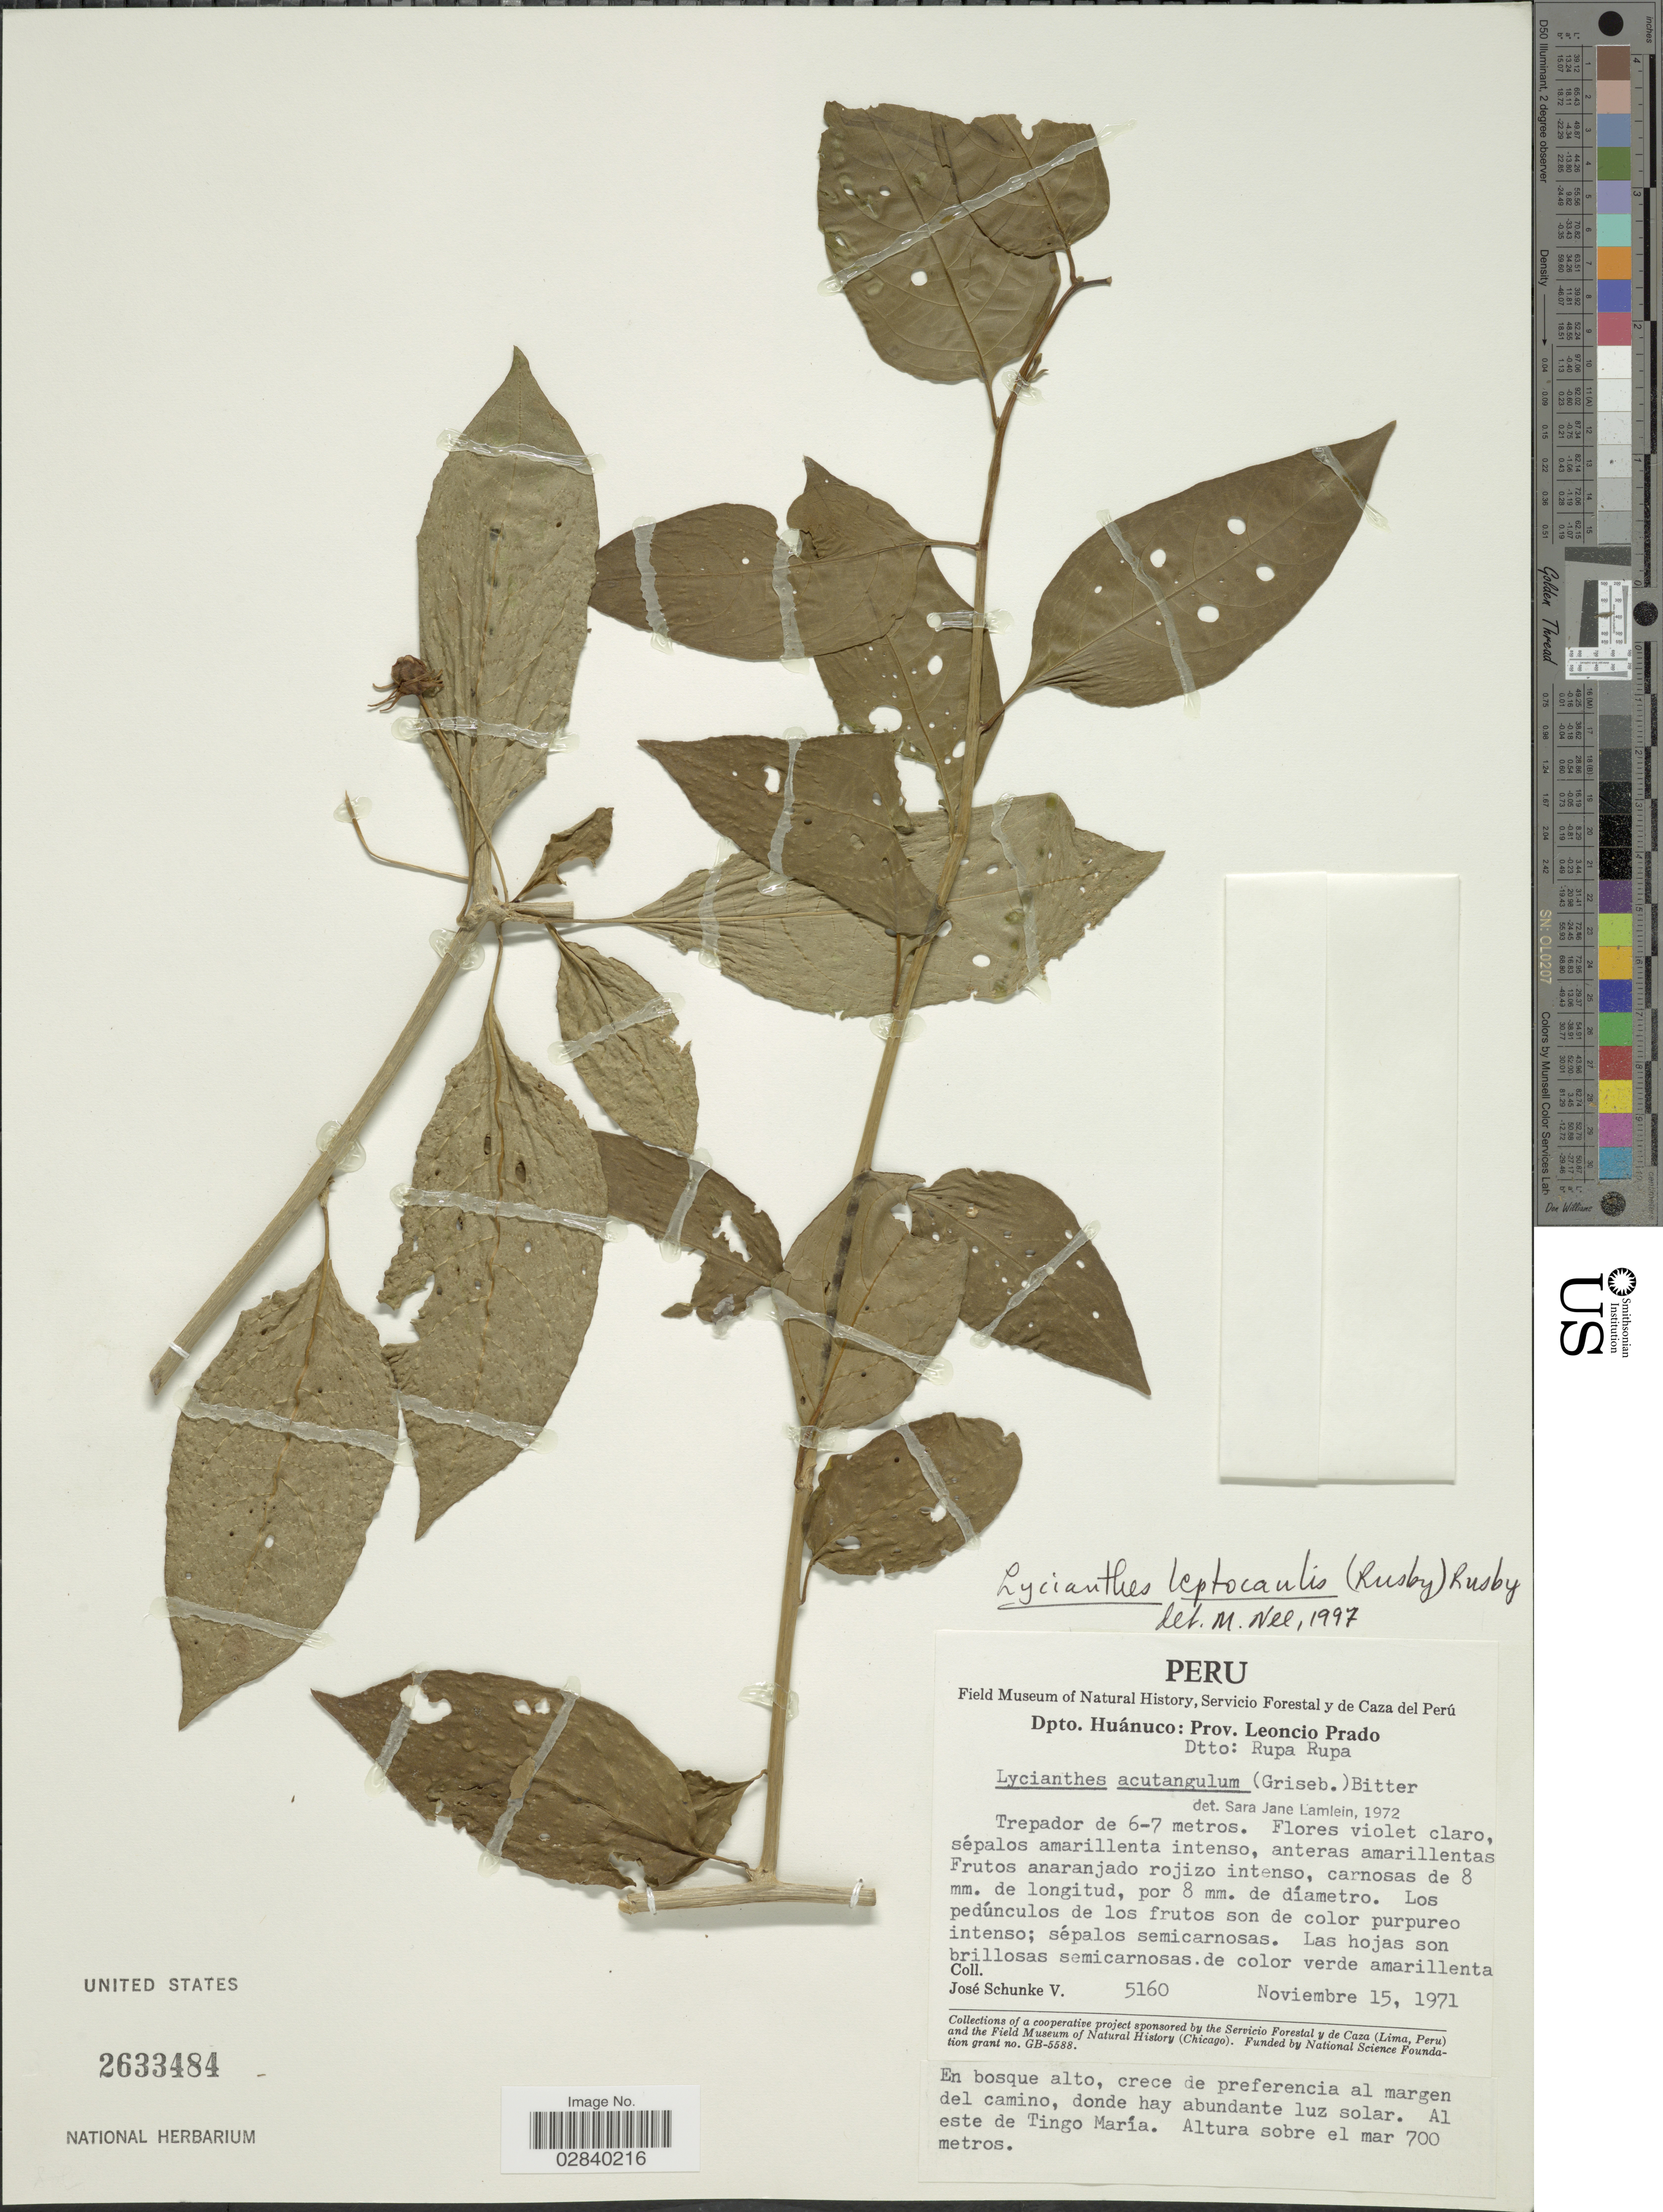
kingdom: Plantae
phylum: Tracheophyta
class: Magnoliopsida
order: Solanales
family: Solanaceae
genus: Lycianthes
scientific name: Lycianthes leptocaulis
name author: (Rusby) Rusby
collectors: J. Schunke Vigo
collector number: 5160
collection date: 1971-11-15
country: Peru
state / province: Huánuco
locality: Dpto. Huánuco: Prov. Leoncio Prado. Dtto: Rupa Rupa. Al este de Tingo María.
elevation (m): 700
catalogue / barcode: US 2633484